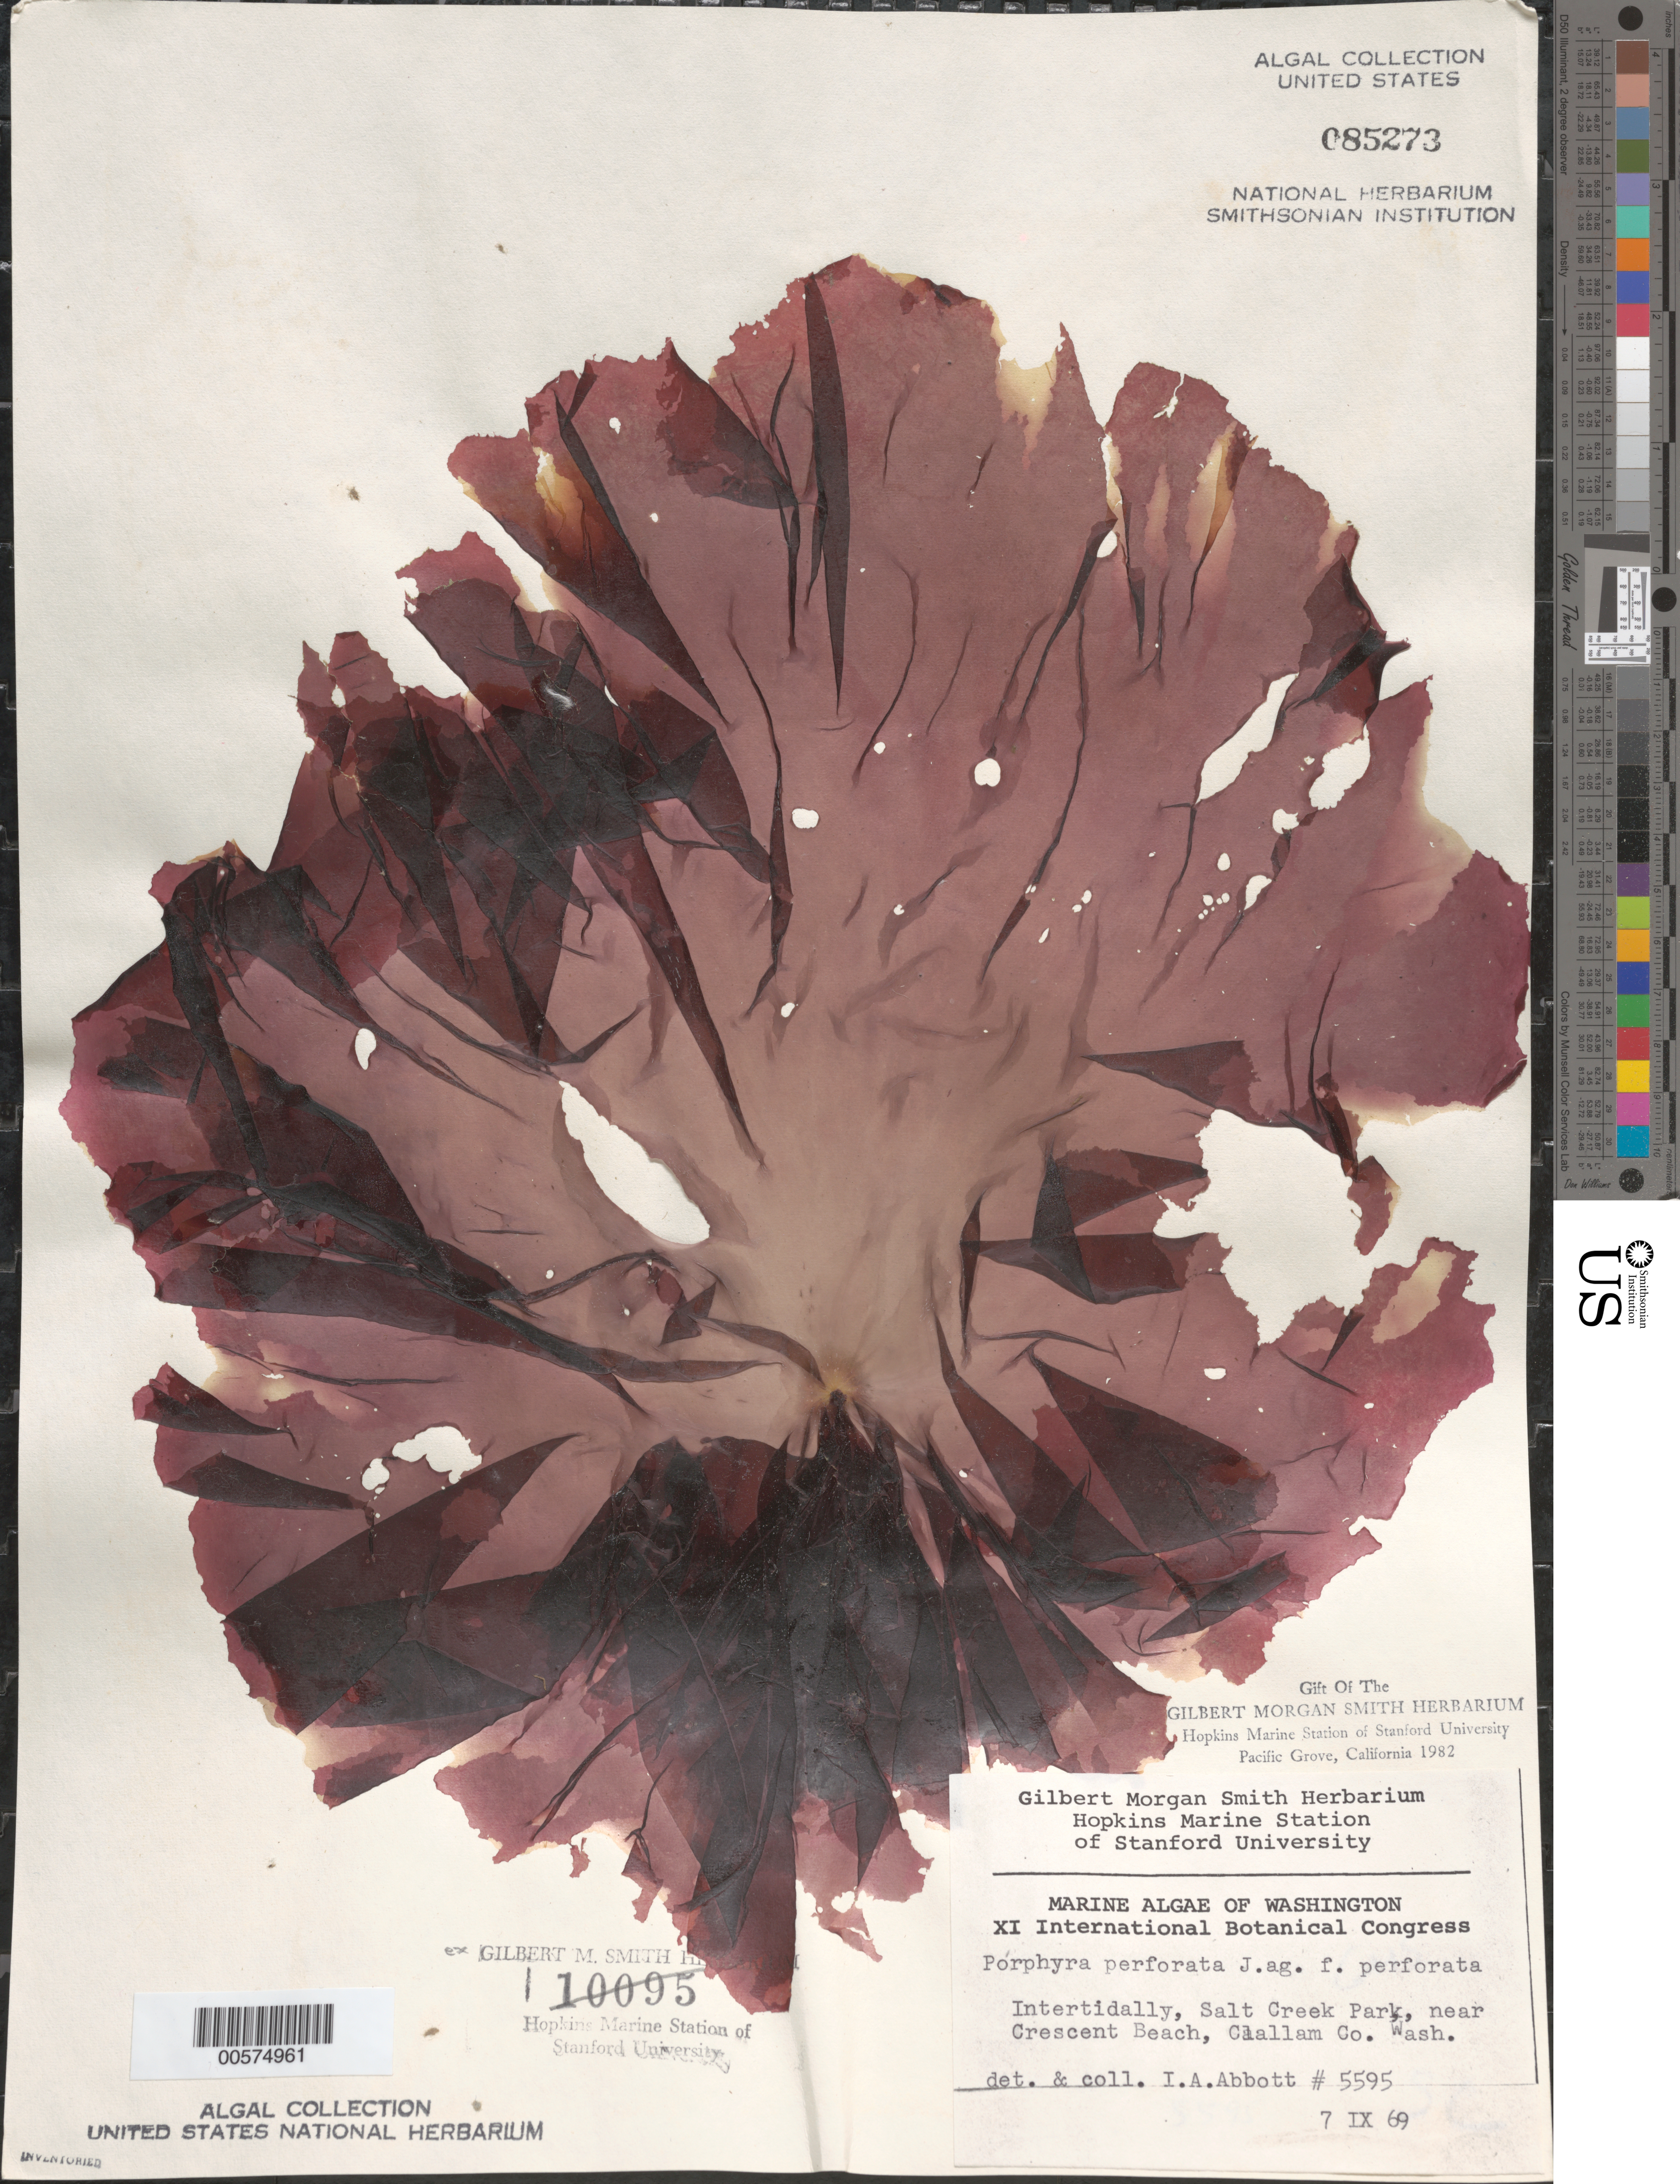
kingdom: Plantae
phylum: Rhodophyta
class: Bangiophyceae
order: Bangiales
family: Bangiaceae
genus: Pyropia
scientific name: Pyropia perforata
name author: (J. Agardh) S.C. Lindstrom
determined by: Algae name updating Project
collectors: I. A. Abbott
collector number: IAA 5595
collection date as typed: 07 Sep 1969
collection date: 1969-09-07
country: United States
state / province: Washington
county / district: Clallam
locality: Salt Creek Park, near Crescent Beach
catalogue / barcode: US 85273